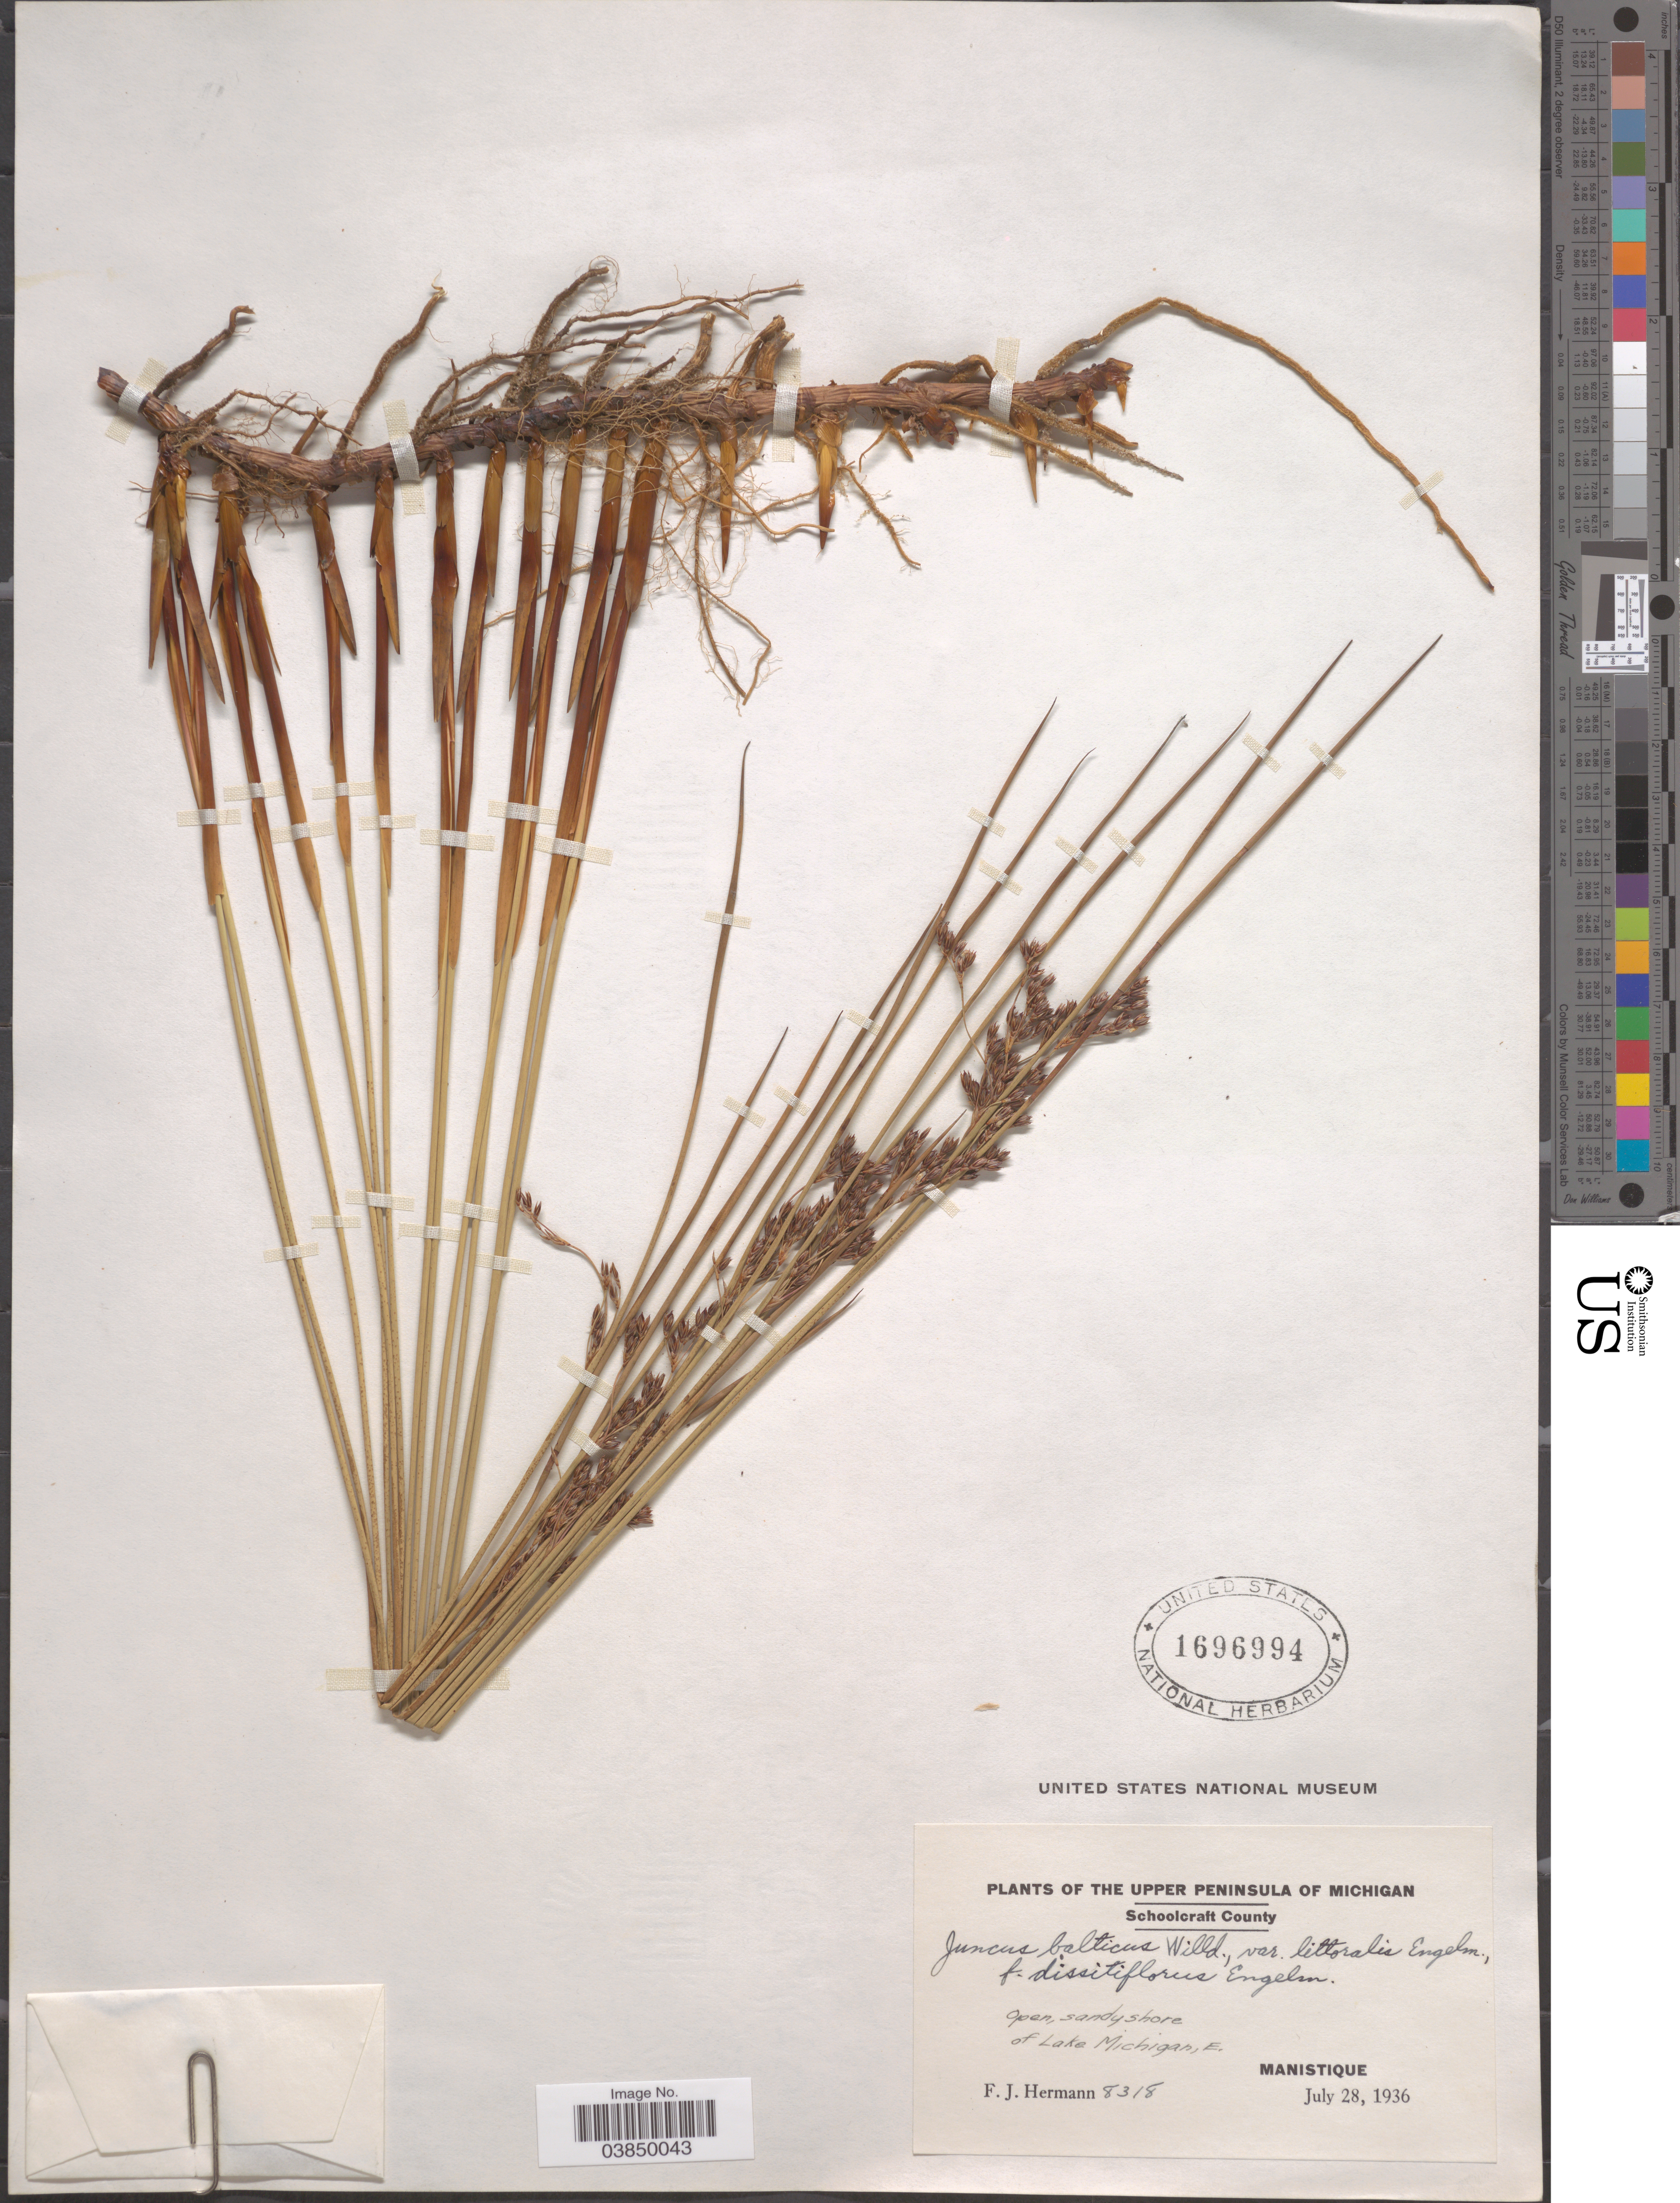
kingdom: Plantae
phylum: Tracheophyta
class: Liliopsida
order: Poales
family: Juncaceae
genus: Juncus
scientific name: Juncus balticus var. littoralis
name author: Engelm.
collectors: F. J. Hermann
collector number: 8318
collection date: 1936-07-28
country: United States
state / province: Michigan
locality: The Upper Peninsula of Michigan. Schoolcraft County. Sandy shore of Lake Michigan, E. Manistique.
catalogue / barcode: US 1696994